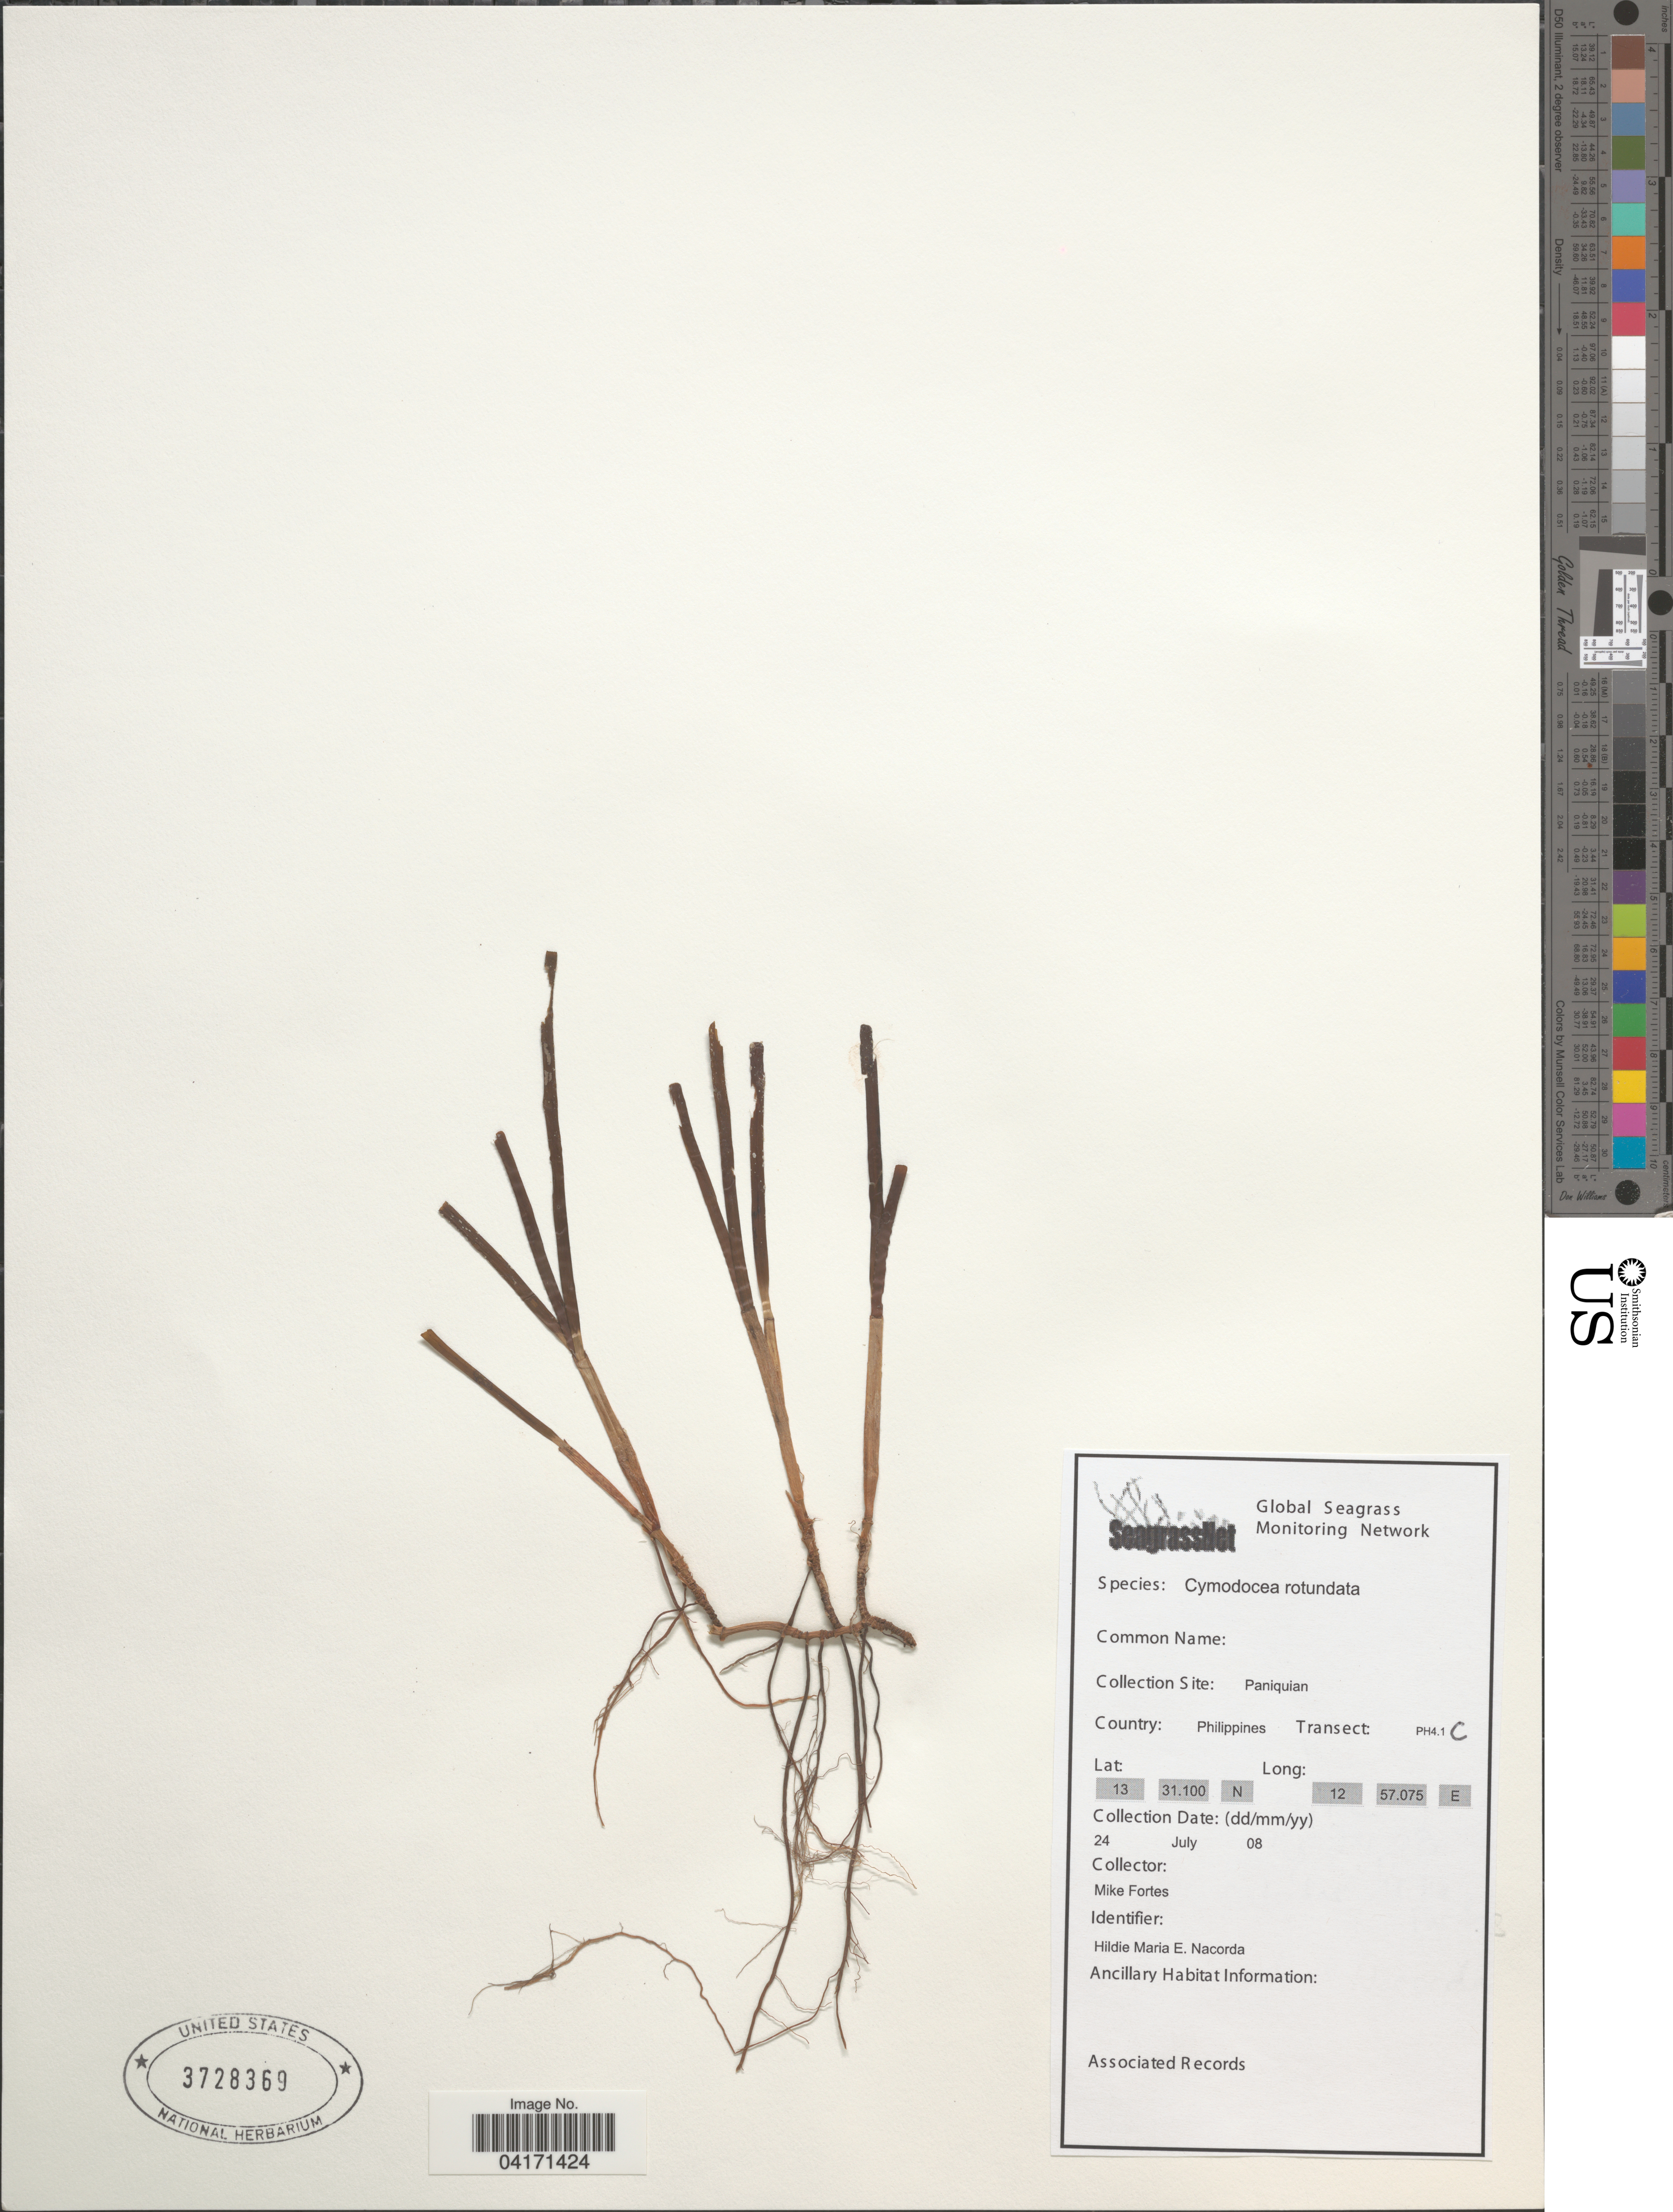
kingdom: Plantae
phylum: Tracheophyta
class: Liliopsida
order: Alismatales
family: Cymodoceaceae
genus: Cymodocea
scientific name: Cymodocea rotundata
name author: Asch. & Schweinf.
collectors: M. Fortes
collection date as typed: Transcribed d/m/y: 24/7/8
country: Philippines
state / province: Mimaropa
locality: Paniquian. Transect: PH4.1 C.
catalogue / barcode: US 3728369